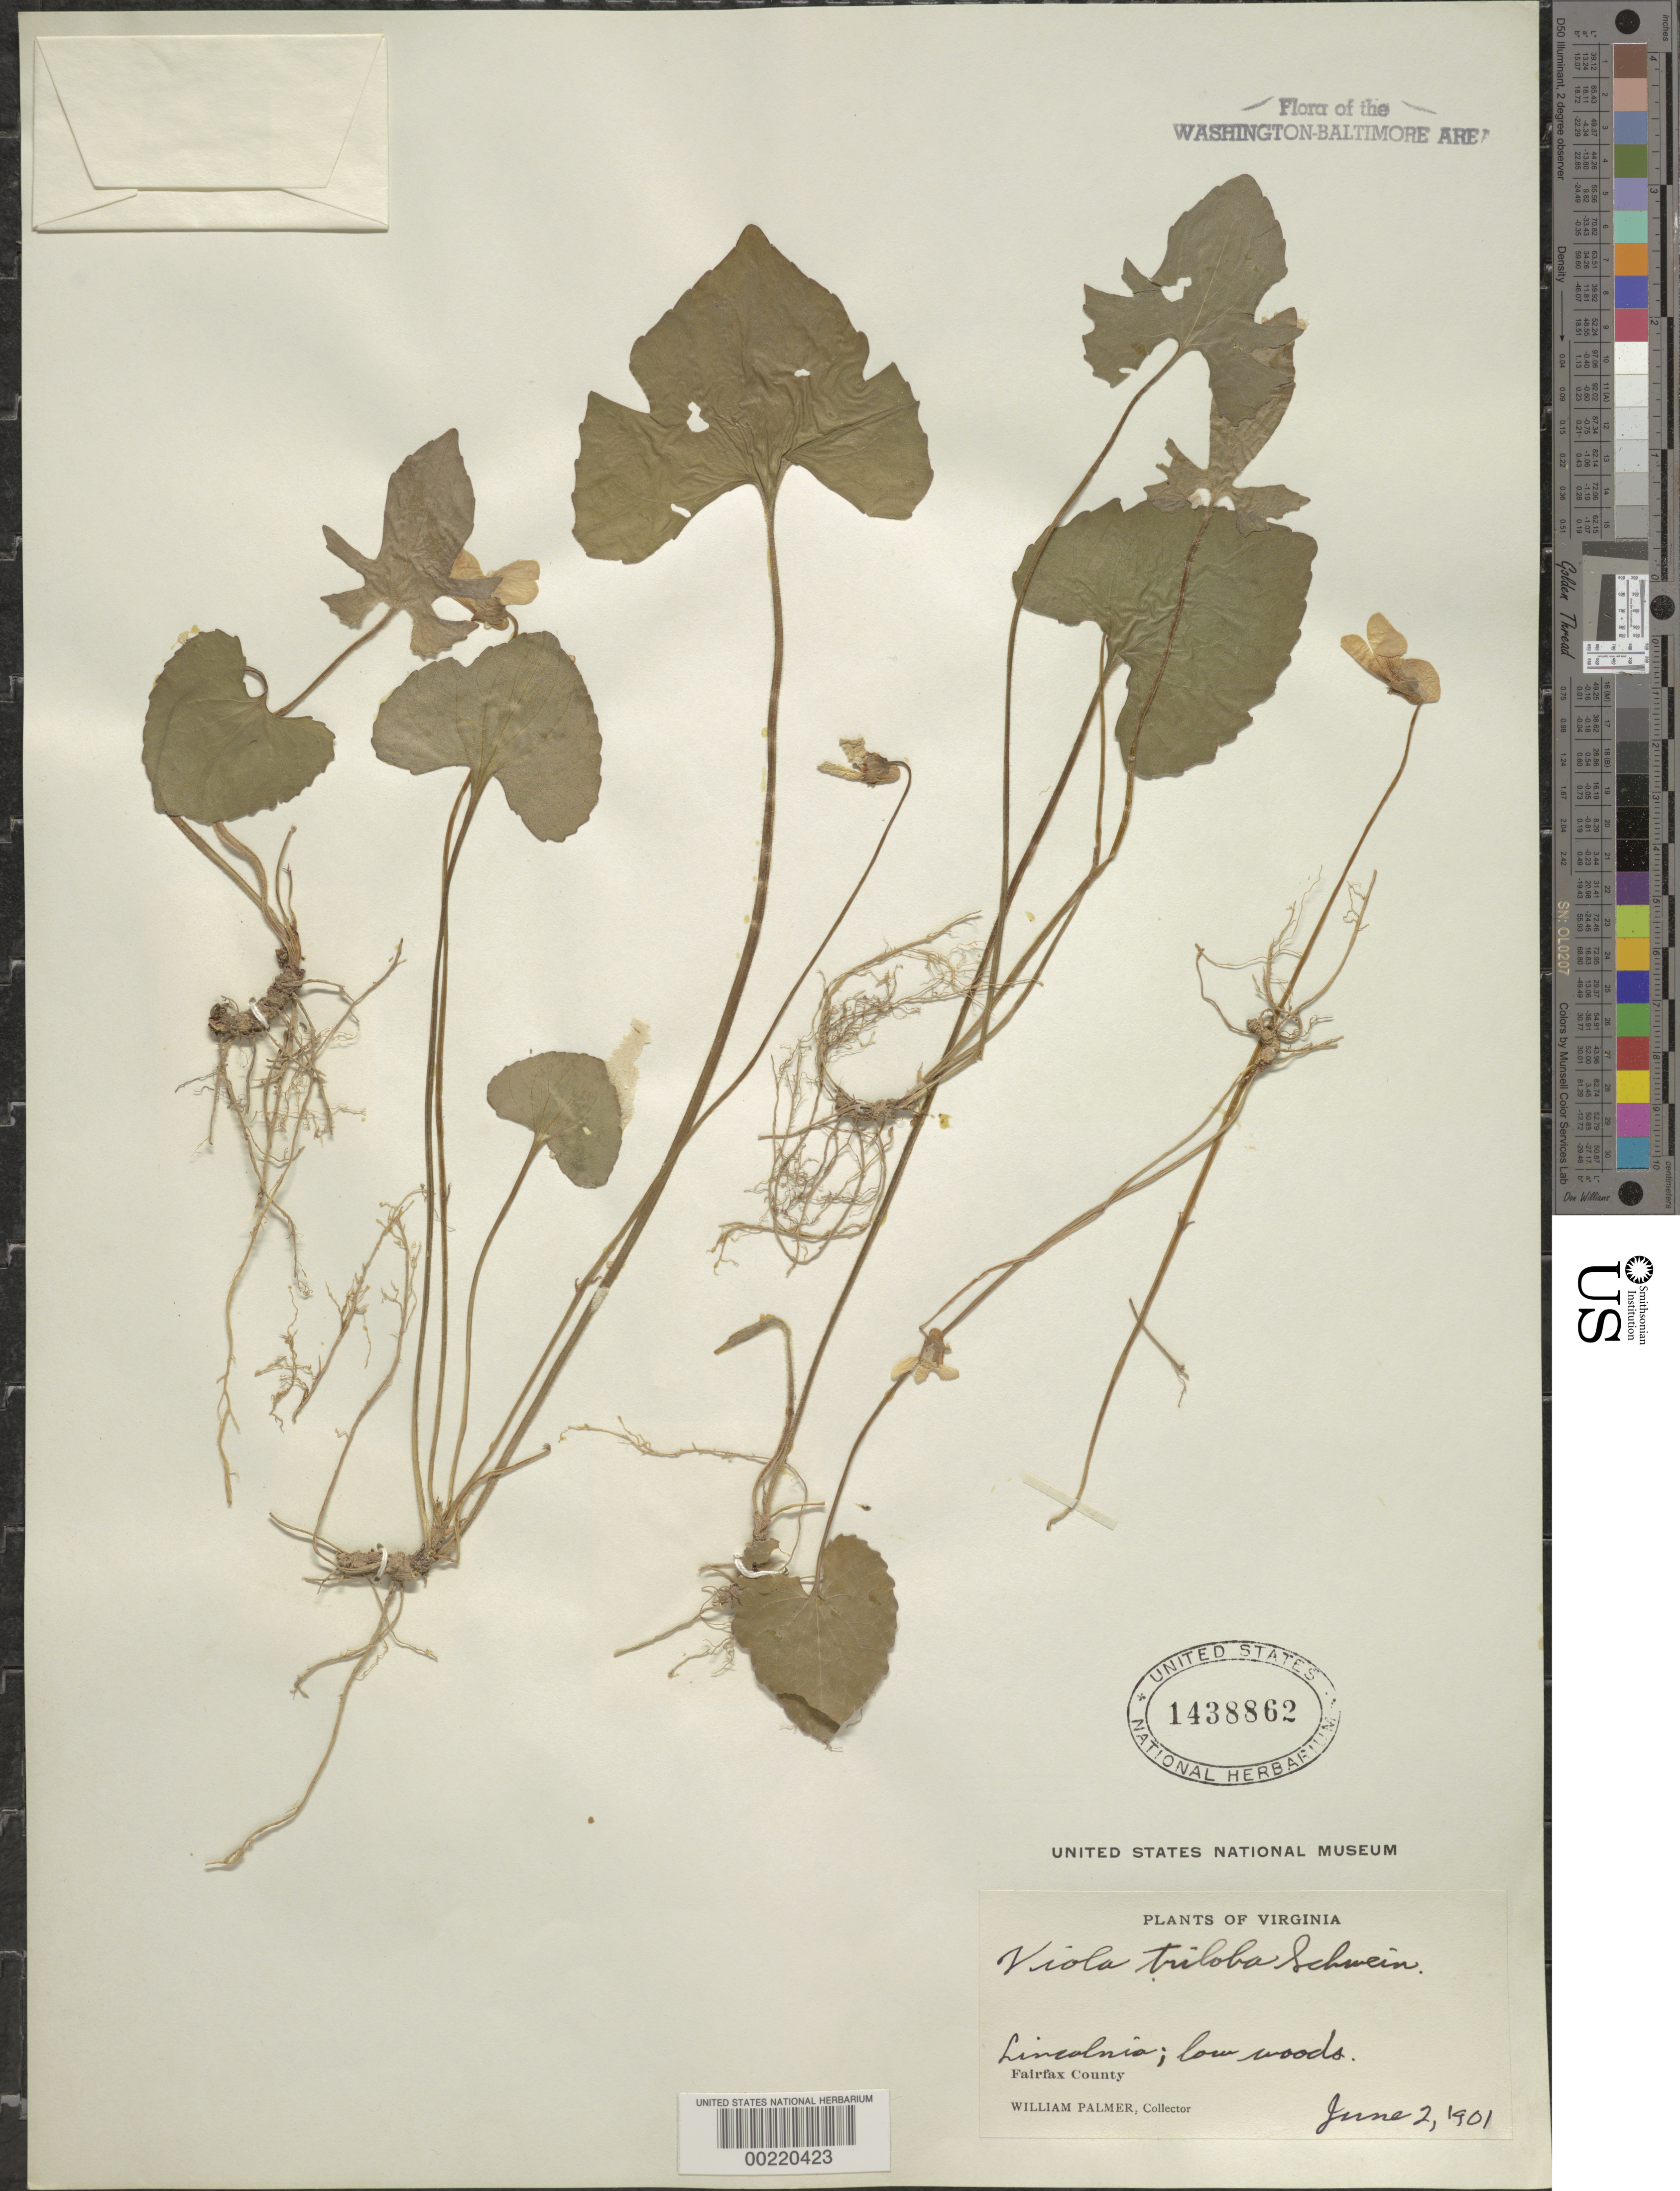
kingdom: Plantae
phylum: Tracheophyta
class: Magnoliopsida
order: Malpighiales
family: Violaceae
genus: Viola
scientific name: Viola palmata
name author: L.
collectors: W. Palmer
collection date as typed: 02 Jun 1901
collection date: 1901-06-02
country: United States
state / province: Virginia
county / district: Fairfax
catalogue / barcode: US 1438862